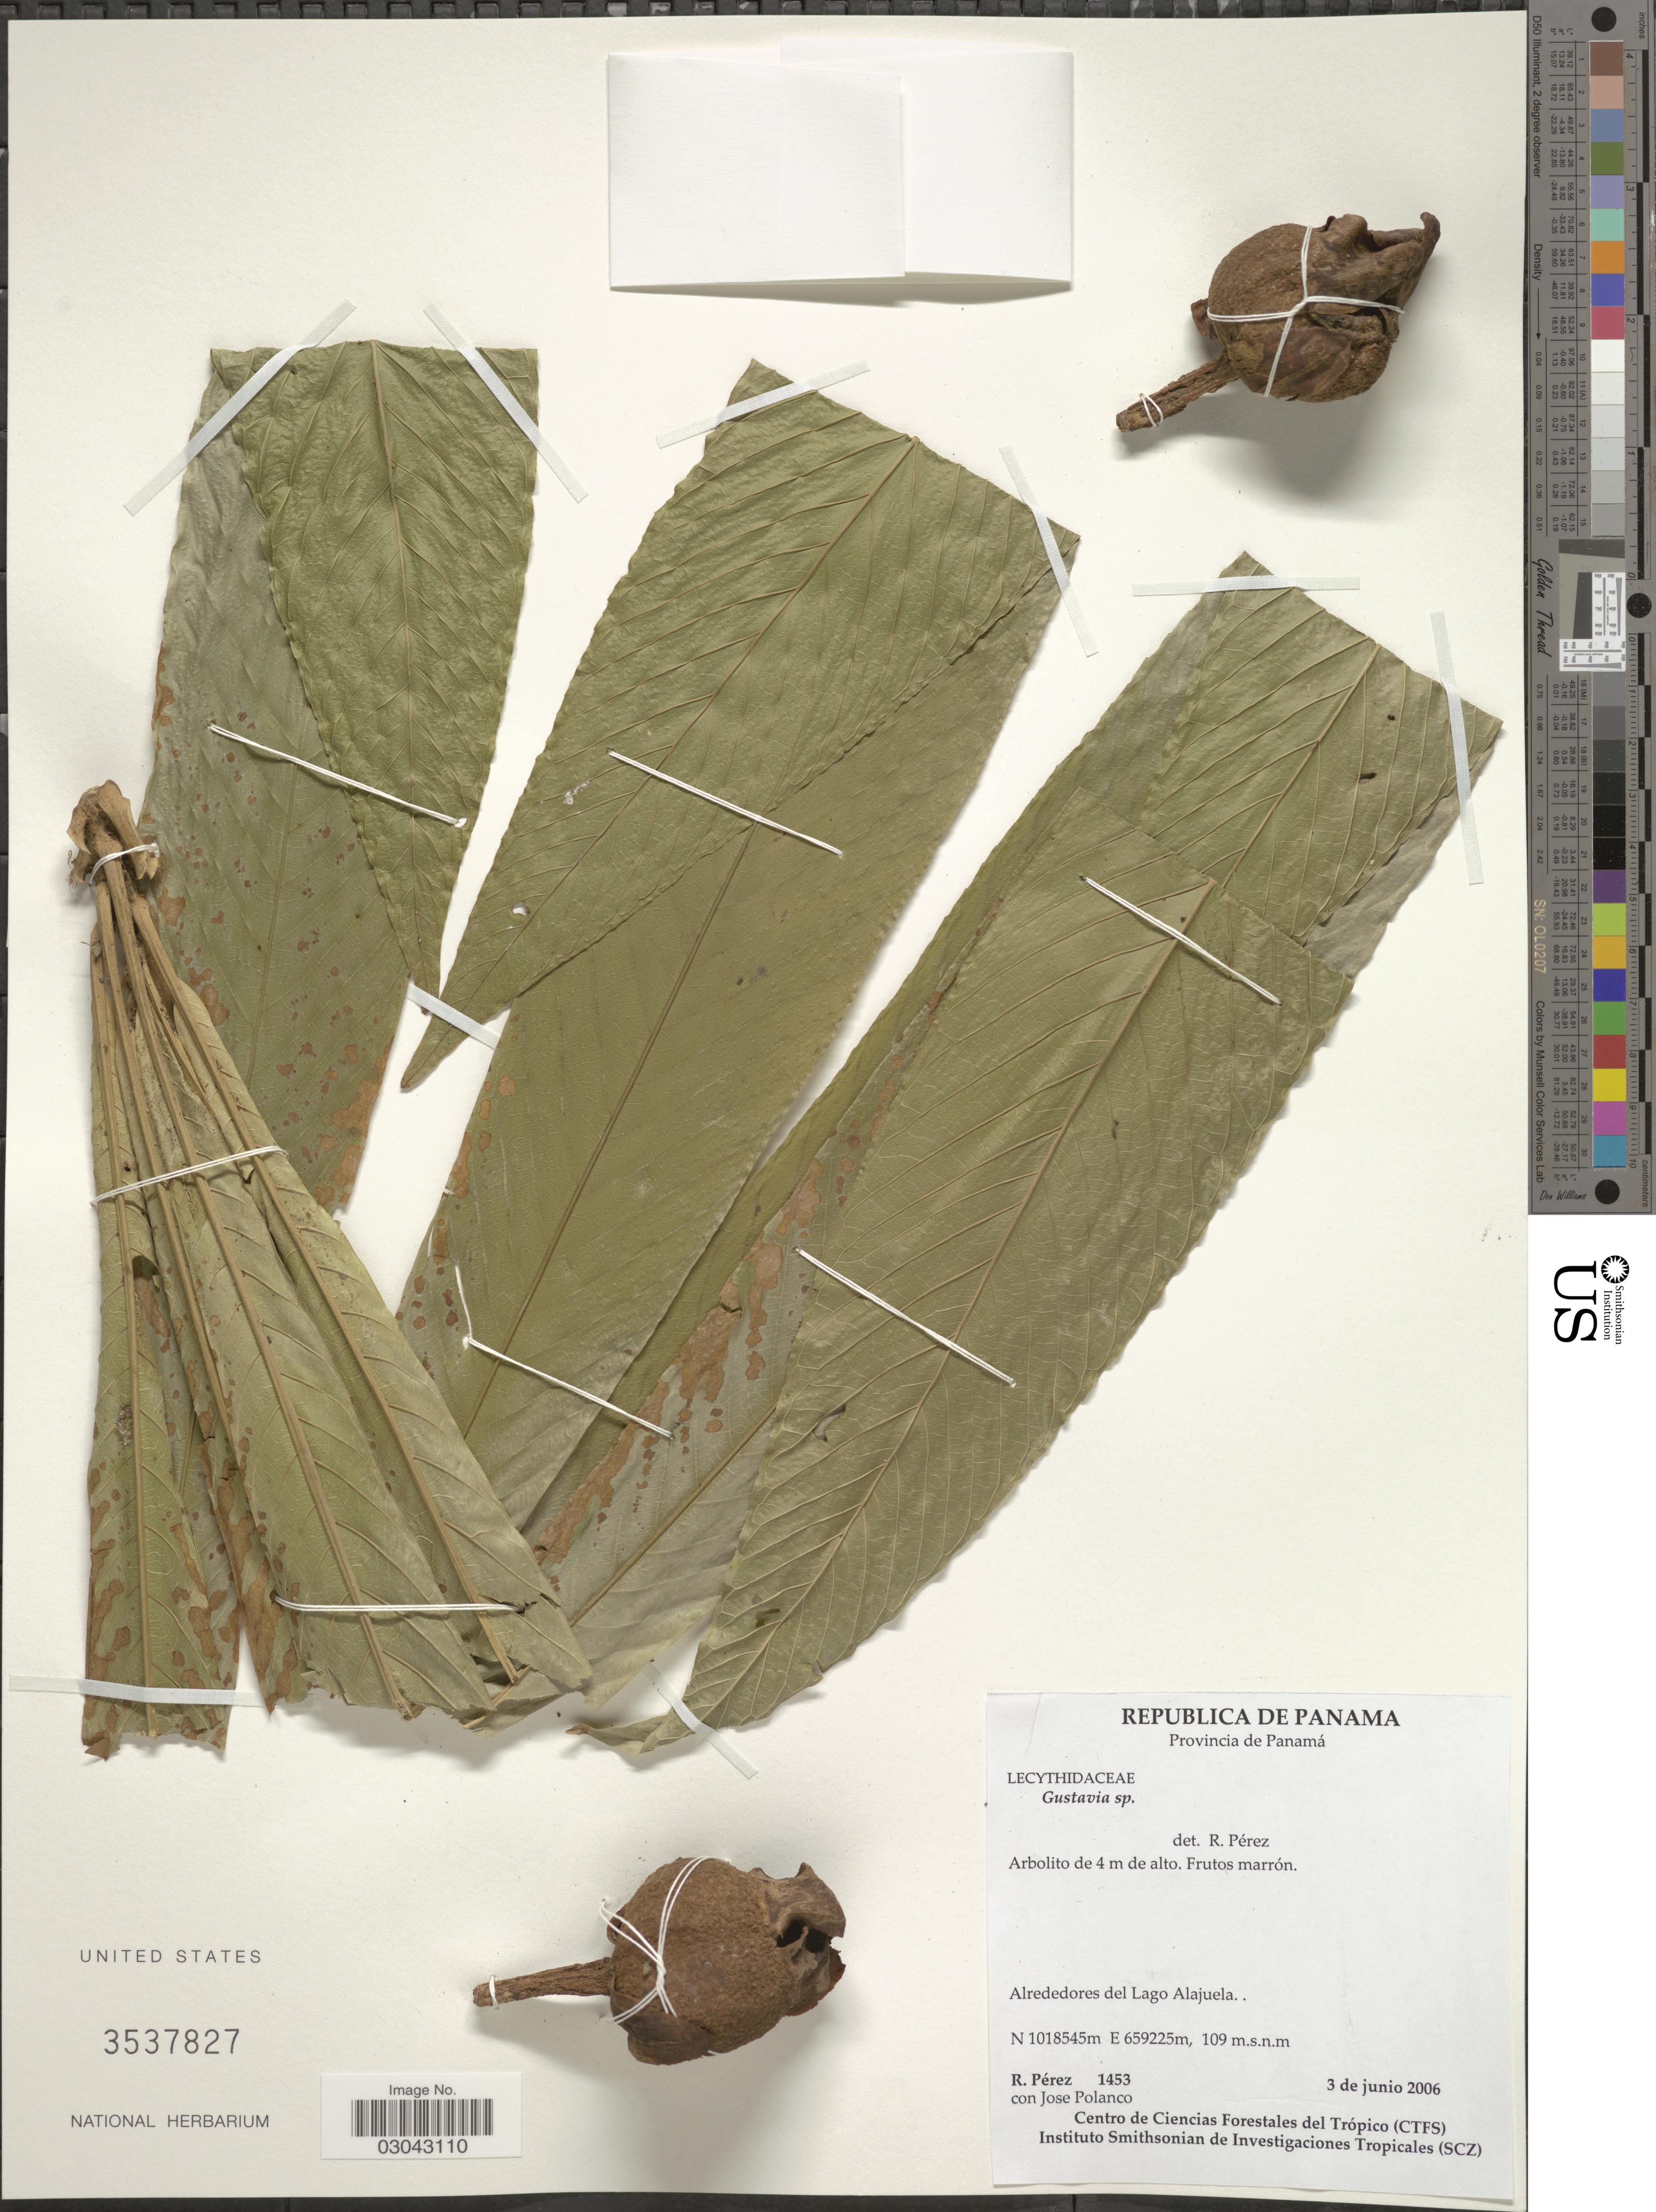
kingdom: Plantae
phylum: Tracheophyta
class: Magnoliopsida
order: Ericales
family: Lecythidaceae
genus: Gustavia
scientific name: Gustavia sp.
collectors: R. Perez & J. Polanco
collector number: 1453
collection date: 2006-06-03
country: Panama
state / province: Panamá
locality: Alrededores del Lago Alajuela.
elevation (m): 109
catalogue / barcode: US 3537827